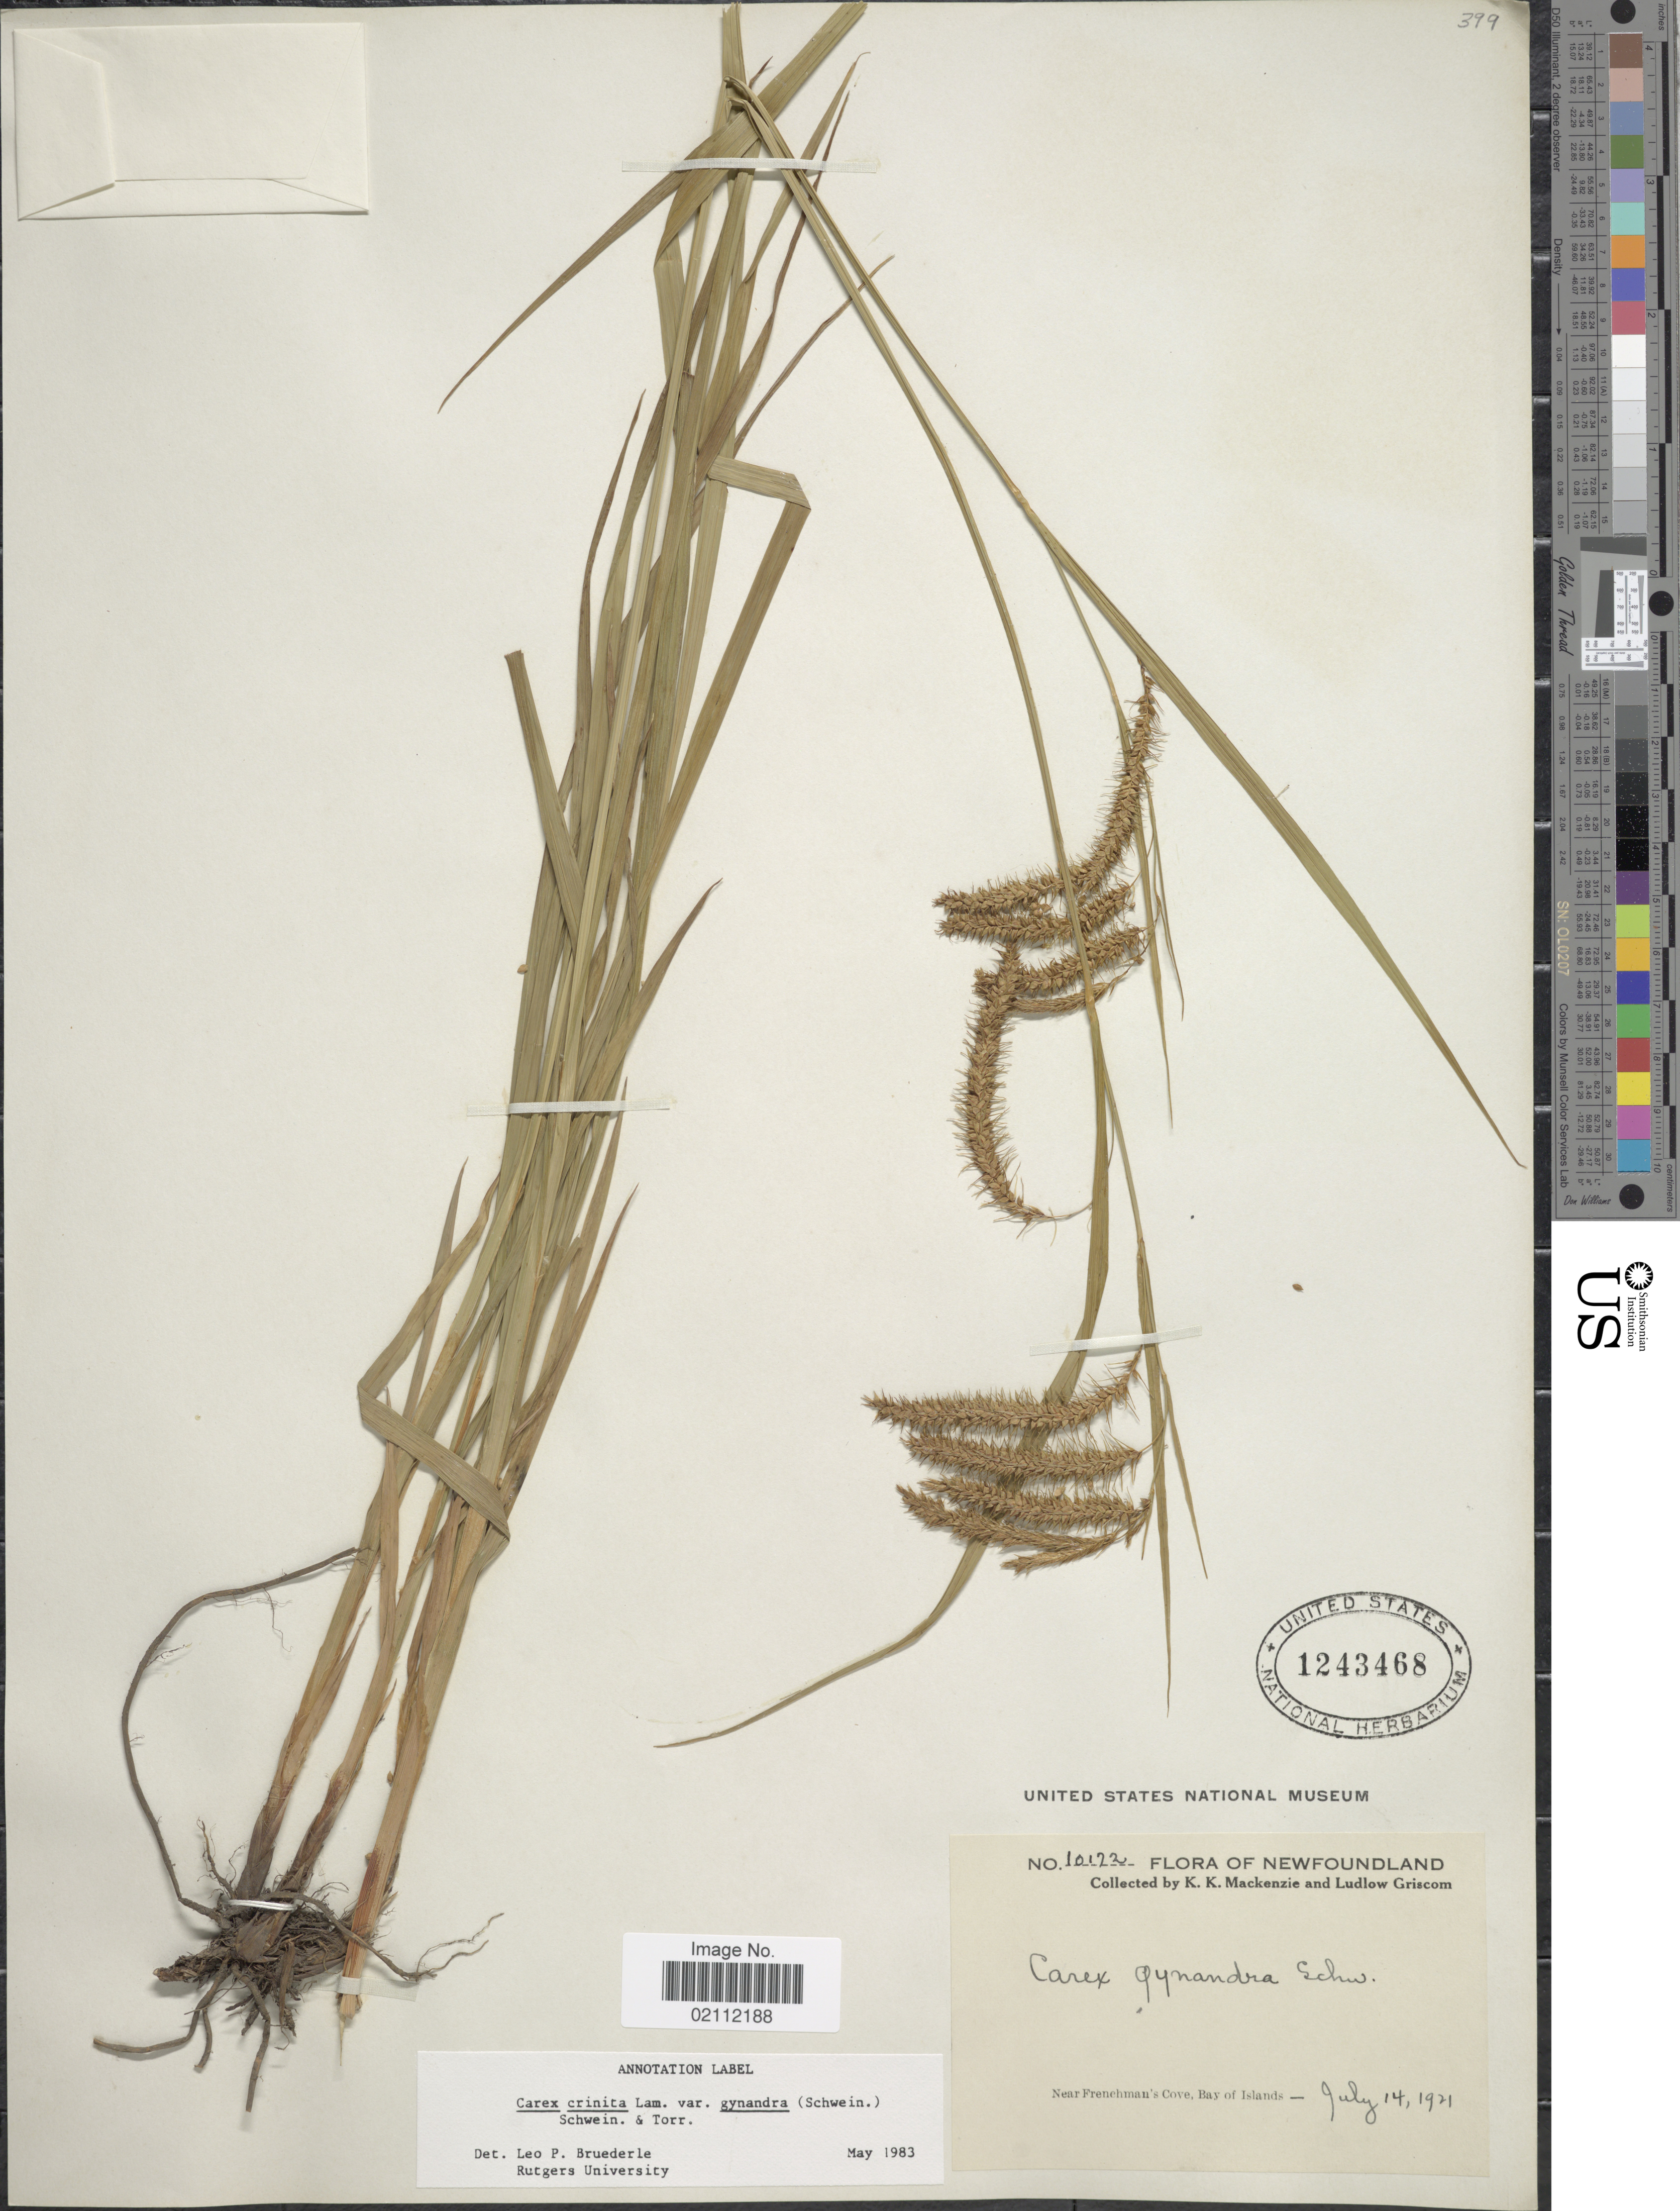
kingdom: Plantae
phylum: Tracheophyta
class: Liliopsida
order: Poales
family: Cyperaceae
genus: Carex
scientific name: Carex gynandra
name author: Schwein.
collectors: K. K. Mackenzie & L. Griscom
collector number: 10172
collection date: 1921-07-14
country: Canada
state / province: Newfoundland and Labrador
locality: Near Frenchman's Cove, Bay of Islands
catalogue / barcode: US 1243468